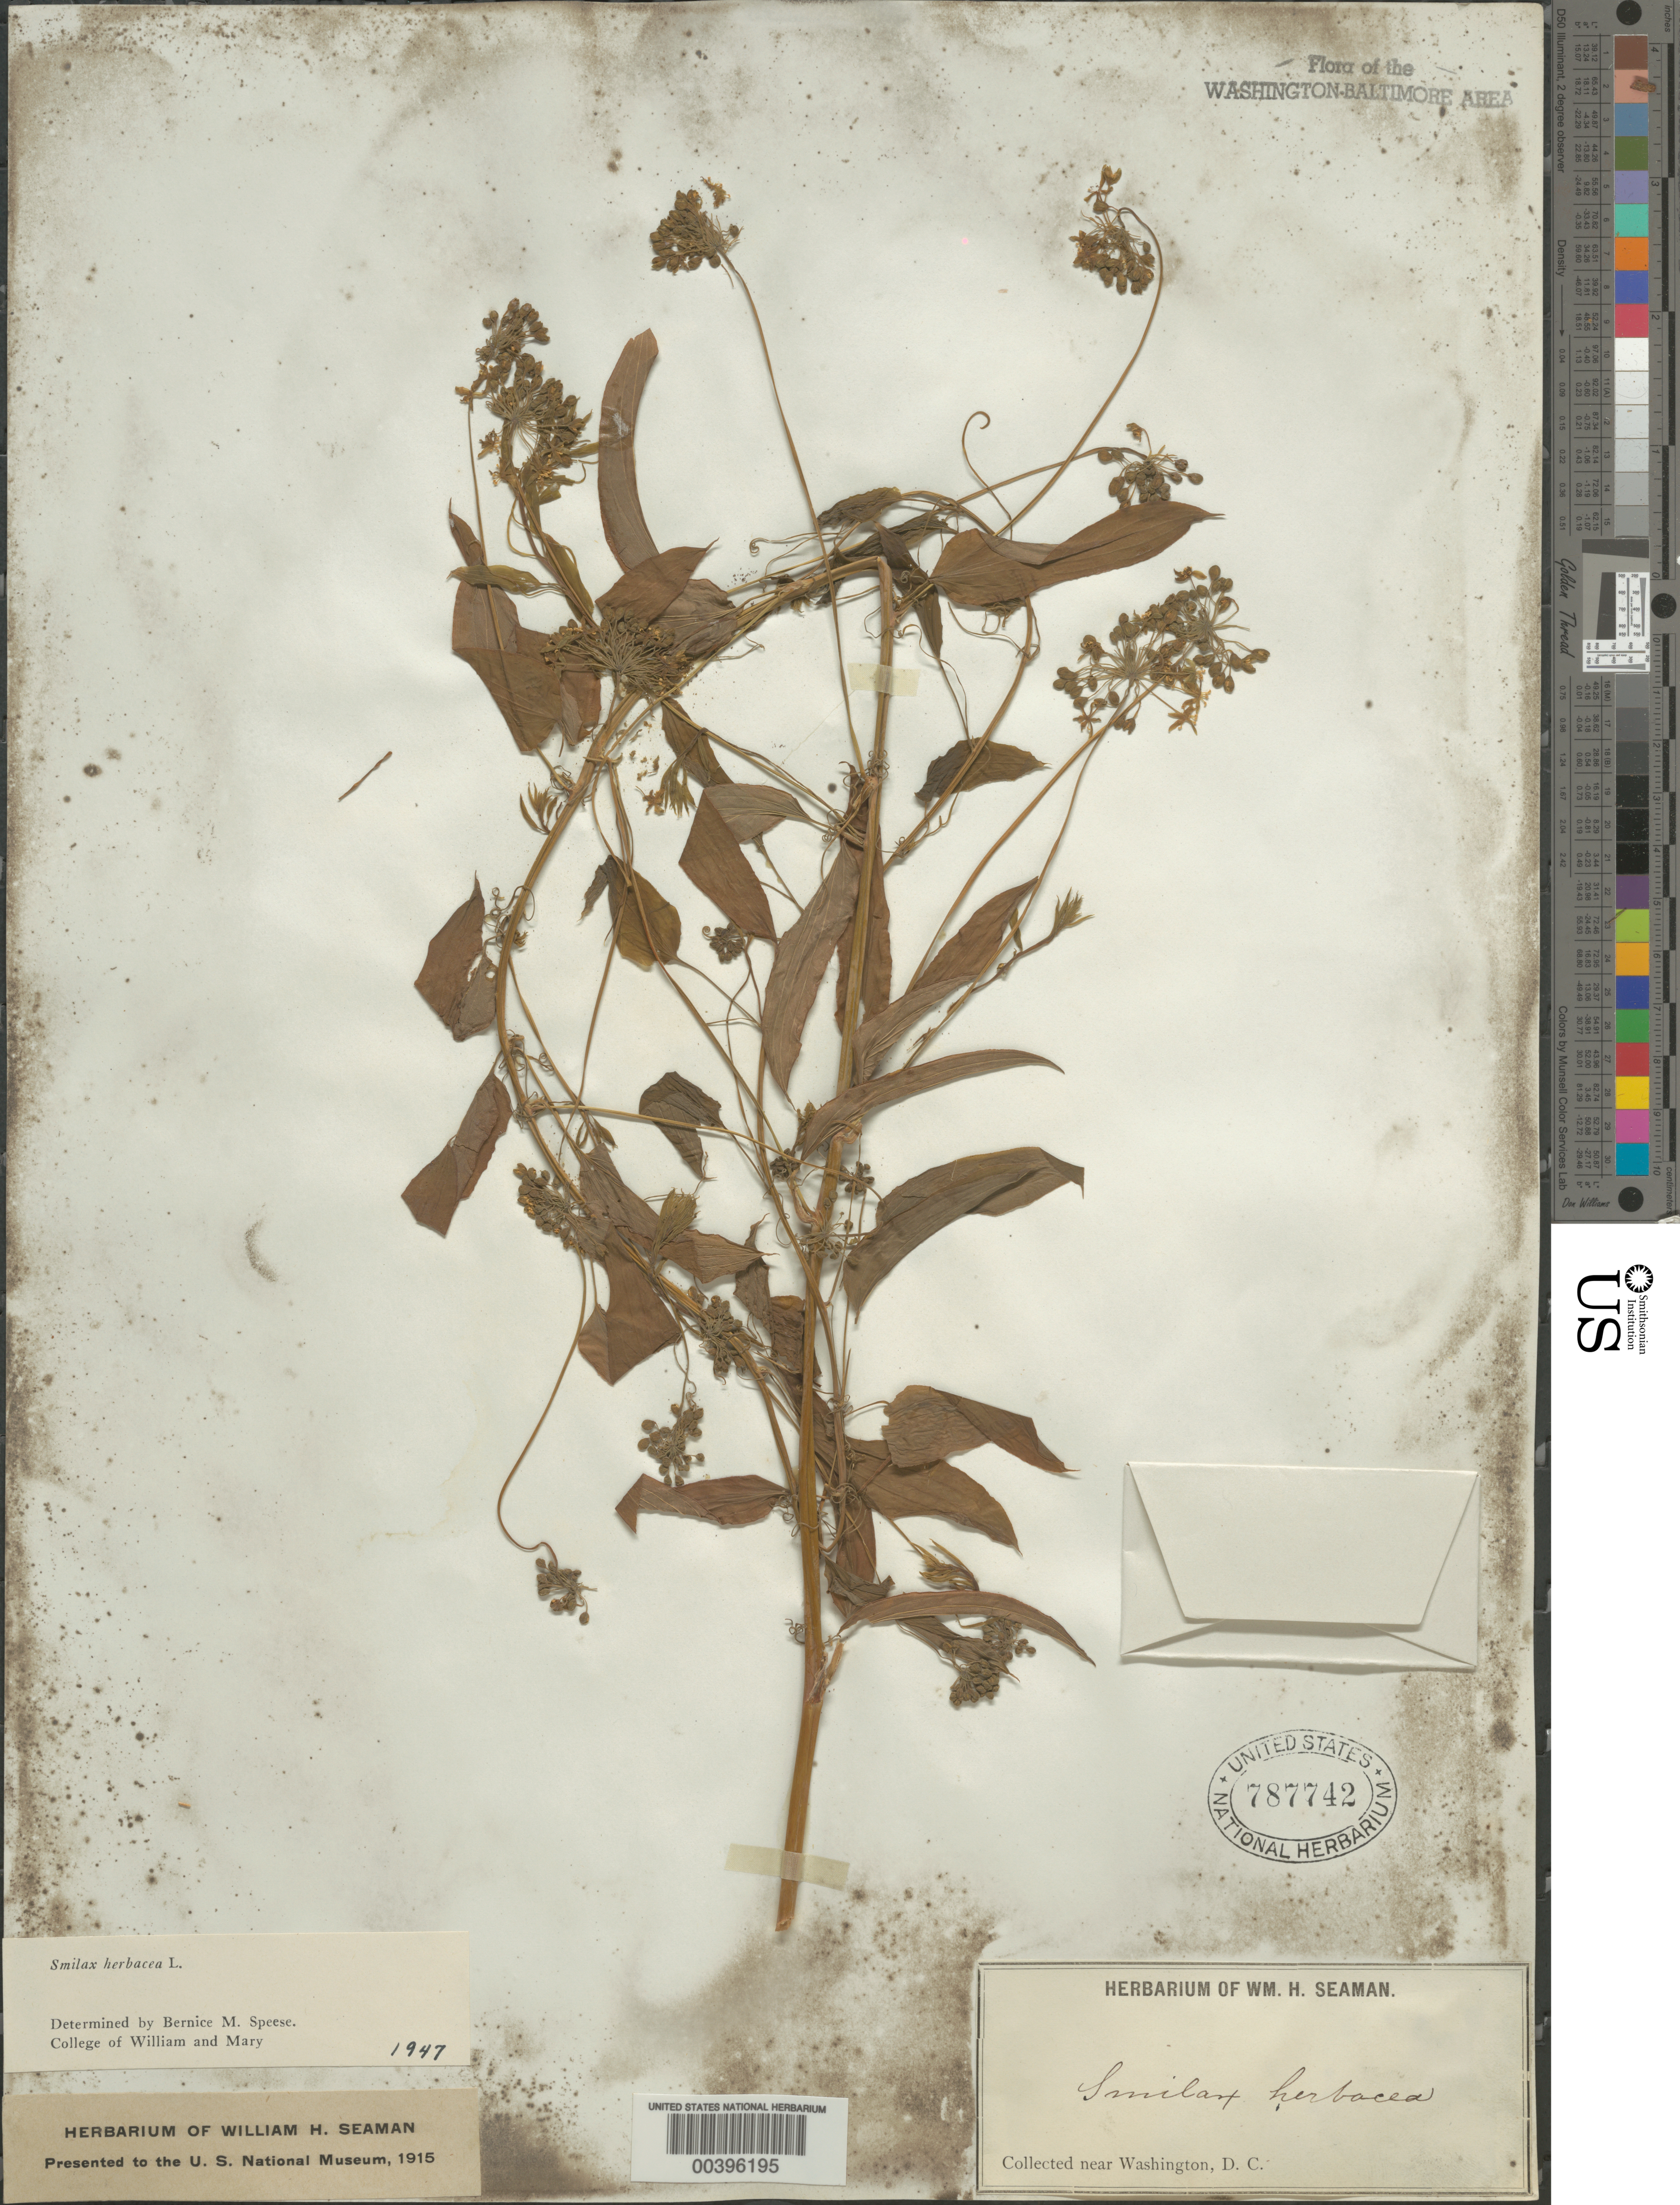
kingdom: Plantae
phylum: Tracheophyta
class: Liliopsida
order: Liliales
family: Smilacaceae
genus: Smilax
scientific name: Smilax herbacea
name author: L.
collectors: W. Seaman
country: United States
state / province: District of Columbia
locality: Vicinity of Washington, DC.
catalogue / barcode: US 787742